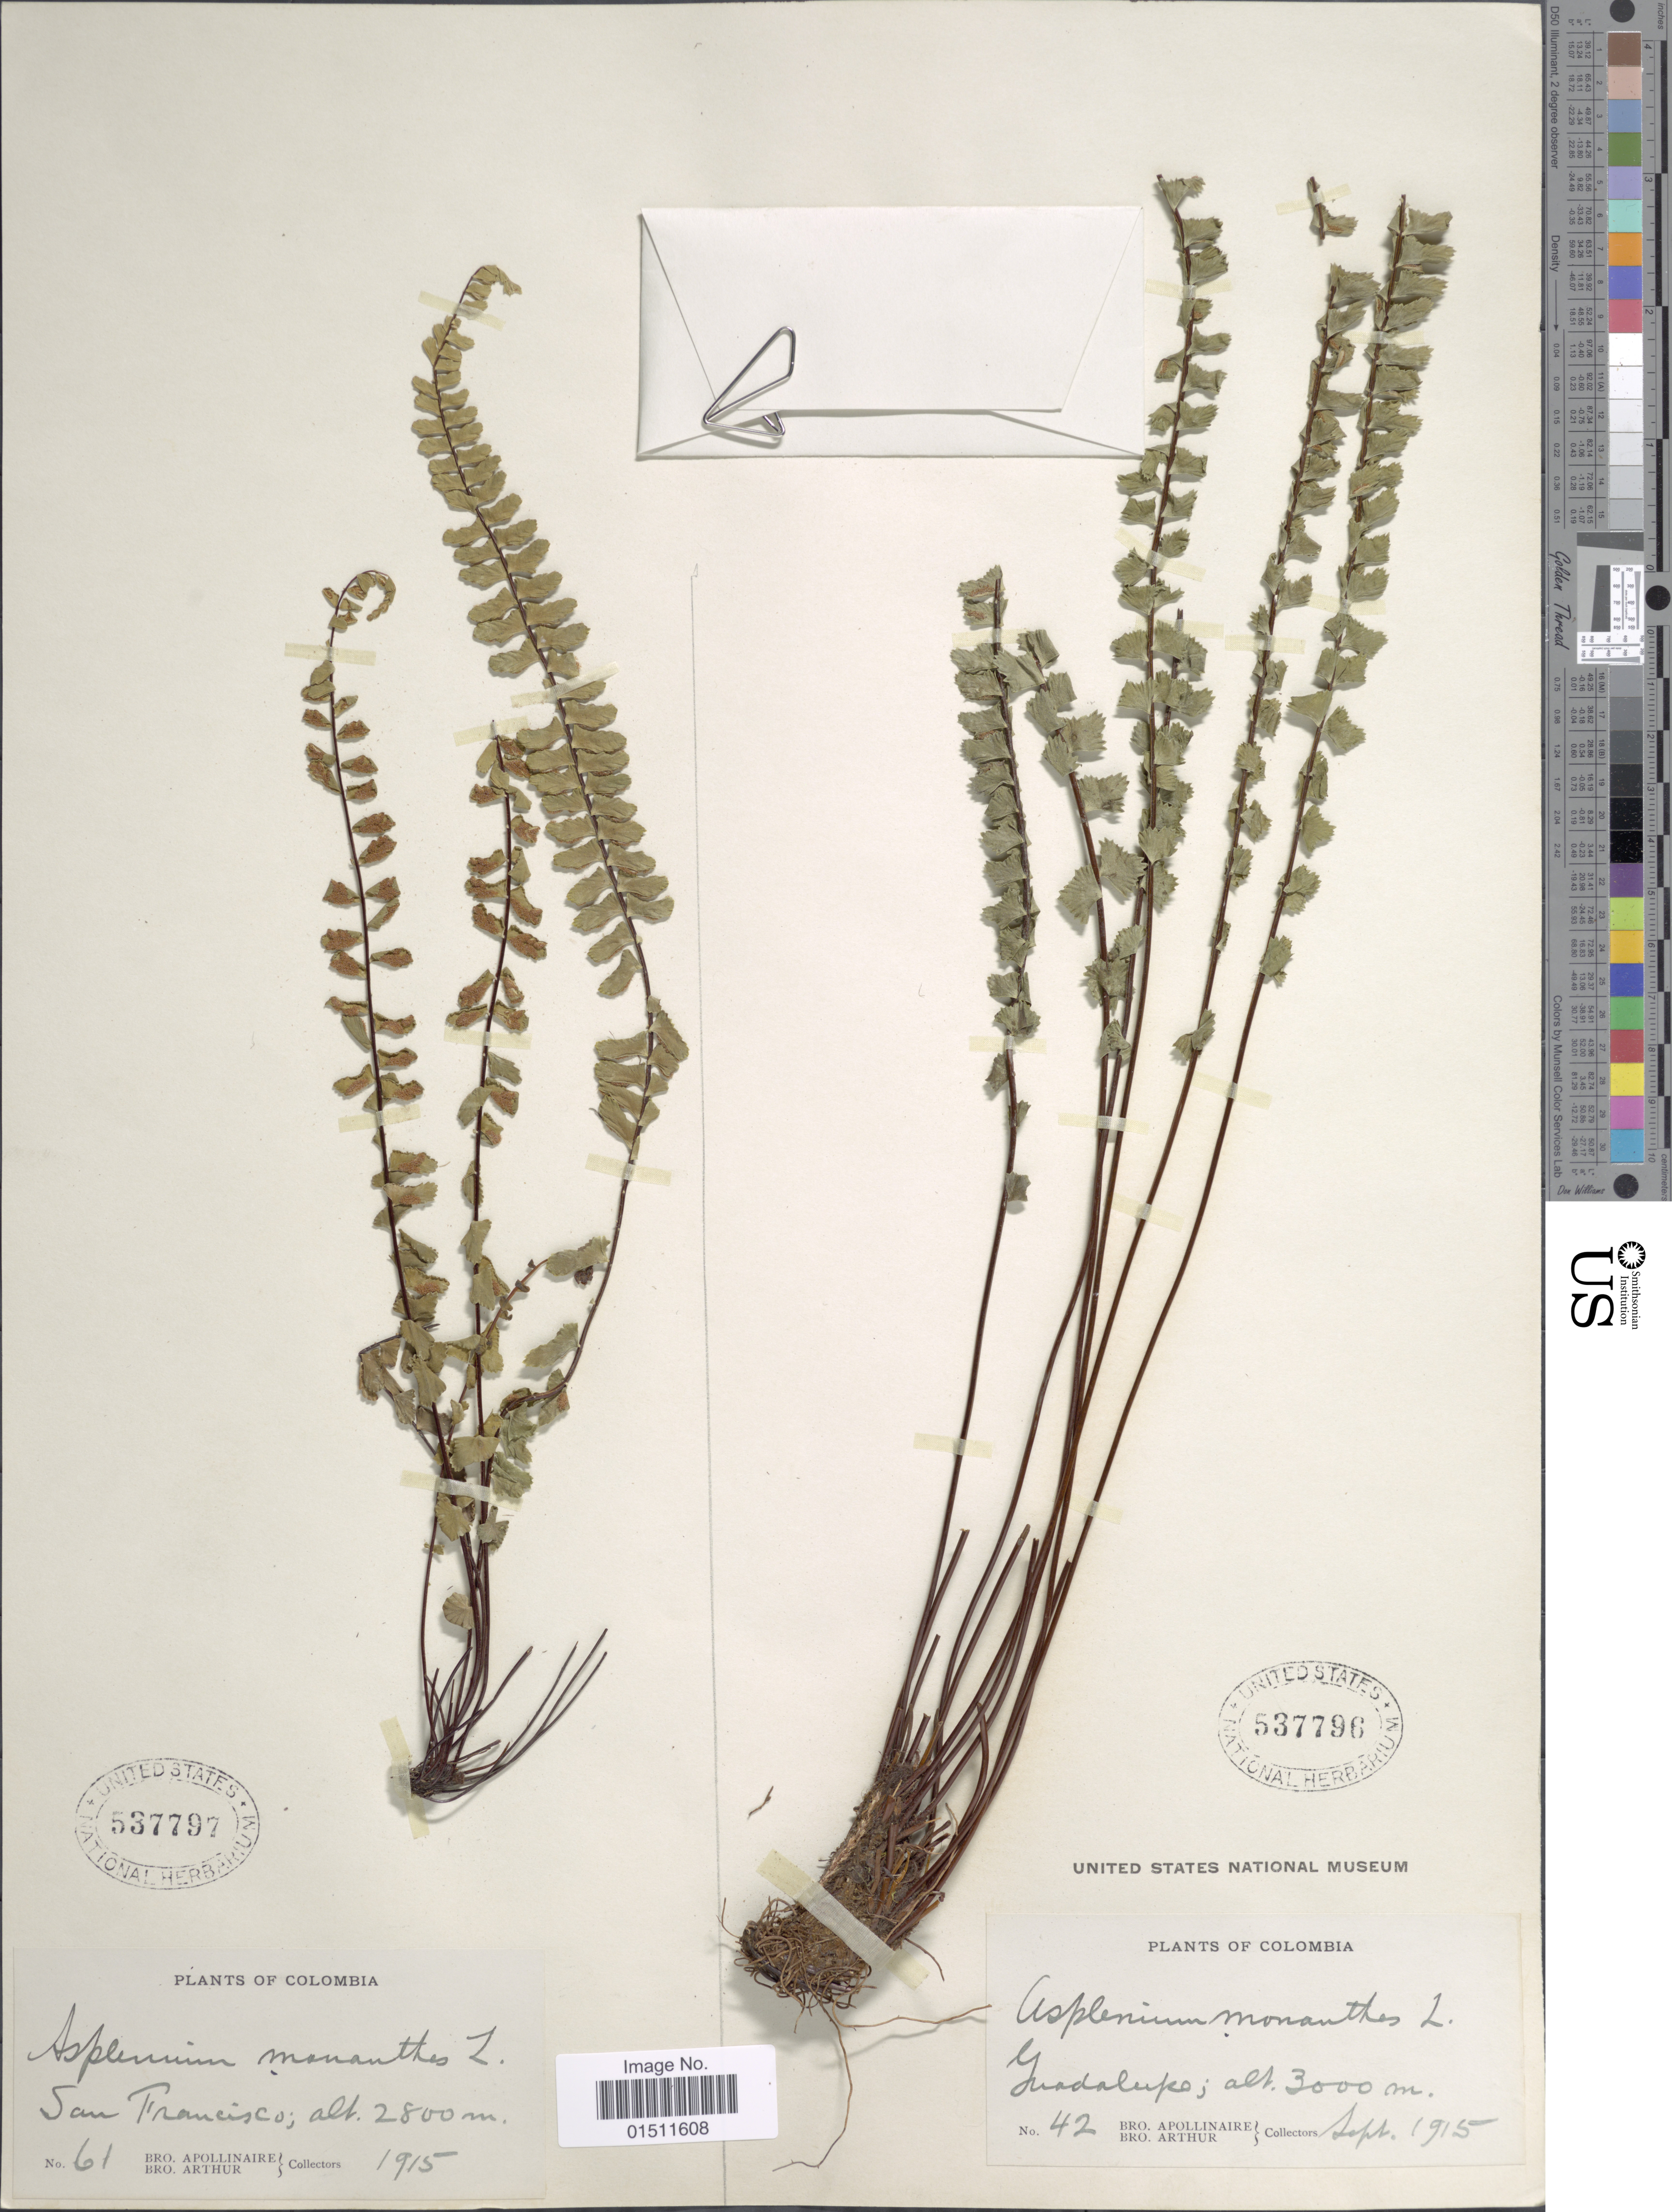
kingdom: Plantae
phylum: Tracheophyta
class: Polypodiopsida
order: Polypodiales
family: Aspleniaceae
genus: Asplenium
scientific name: Asplenium monanthes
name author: L.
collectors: Bro. Apollinaire & Bro. Arthur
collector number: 61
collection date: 1915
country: Colombia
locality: San Francisco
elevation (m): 2800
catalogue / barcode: US 537797